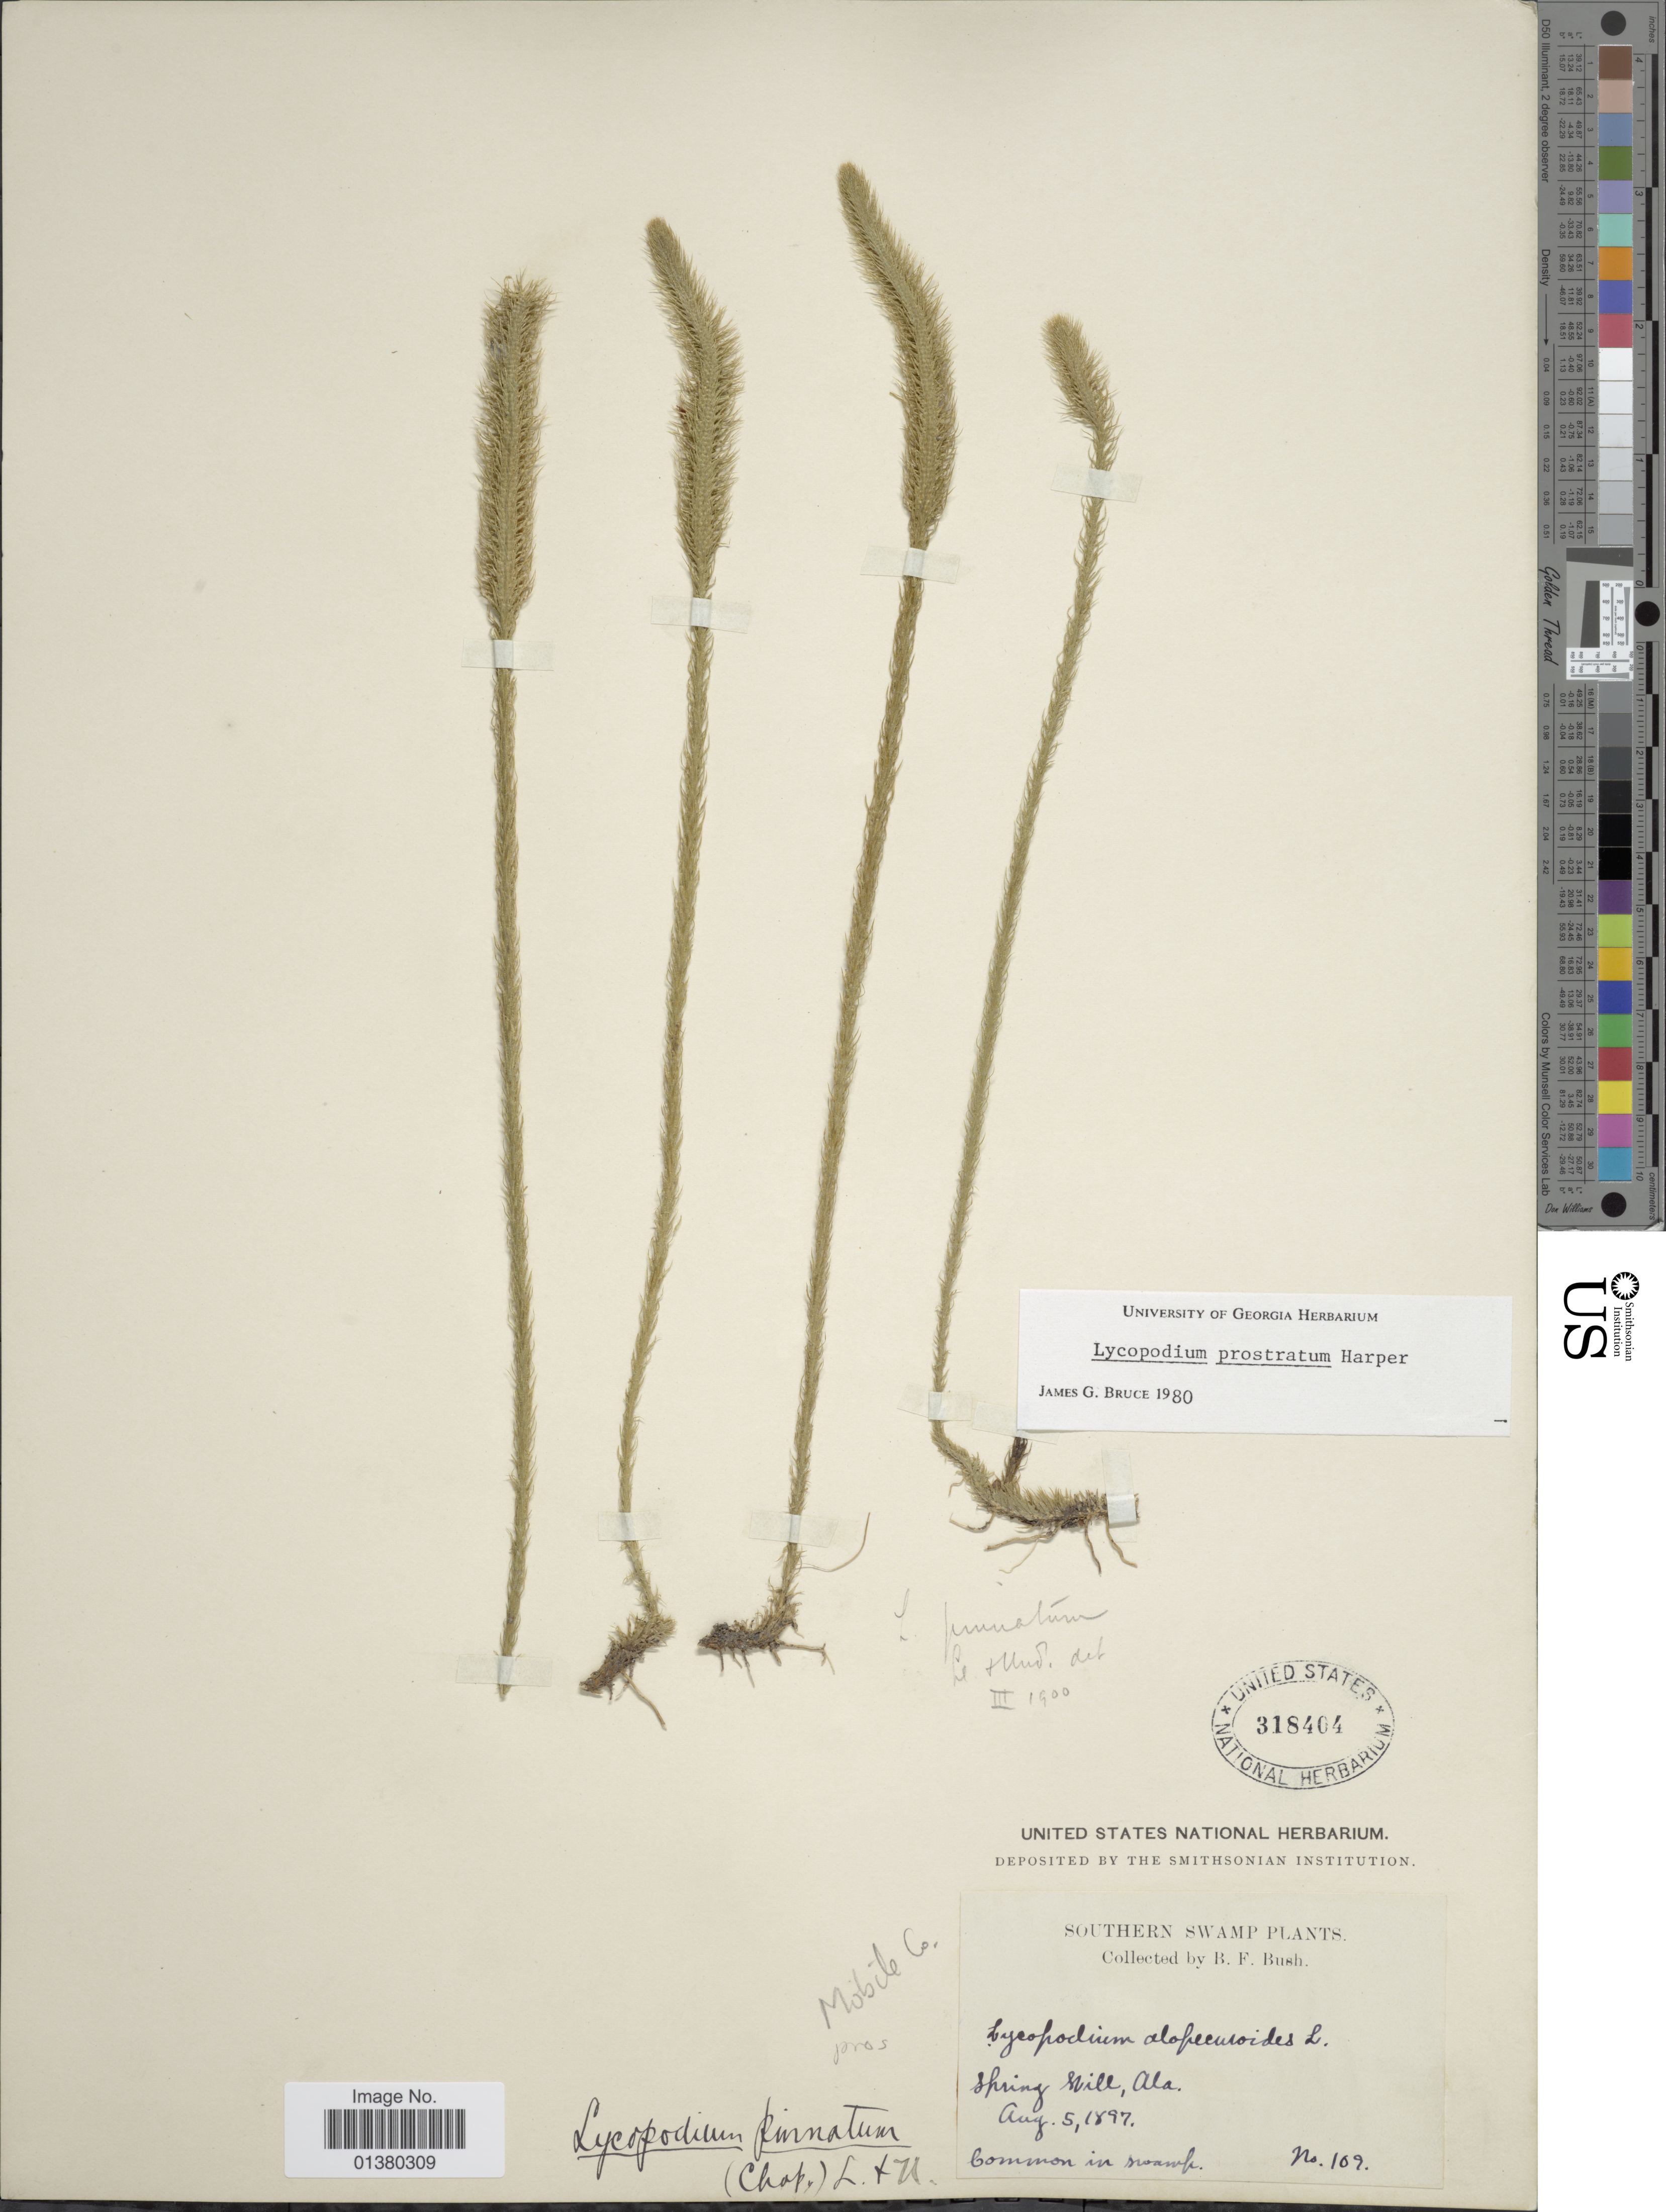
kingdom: Plantae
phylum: Tracheophyta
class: Lycopodiopsida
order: Lycopodiales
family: Lycopodiaceae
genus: Lycopodiella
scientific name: Lycopodiella prostrata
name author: (R.M. Harper) Cranfill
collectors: B. F. Bush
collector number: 109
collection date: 1897-08-05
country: United States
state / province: Alabama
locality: Southern Swamp, Spring Mill, Ala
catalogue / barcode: US 318404